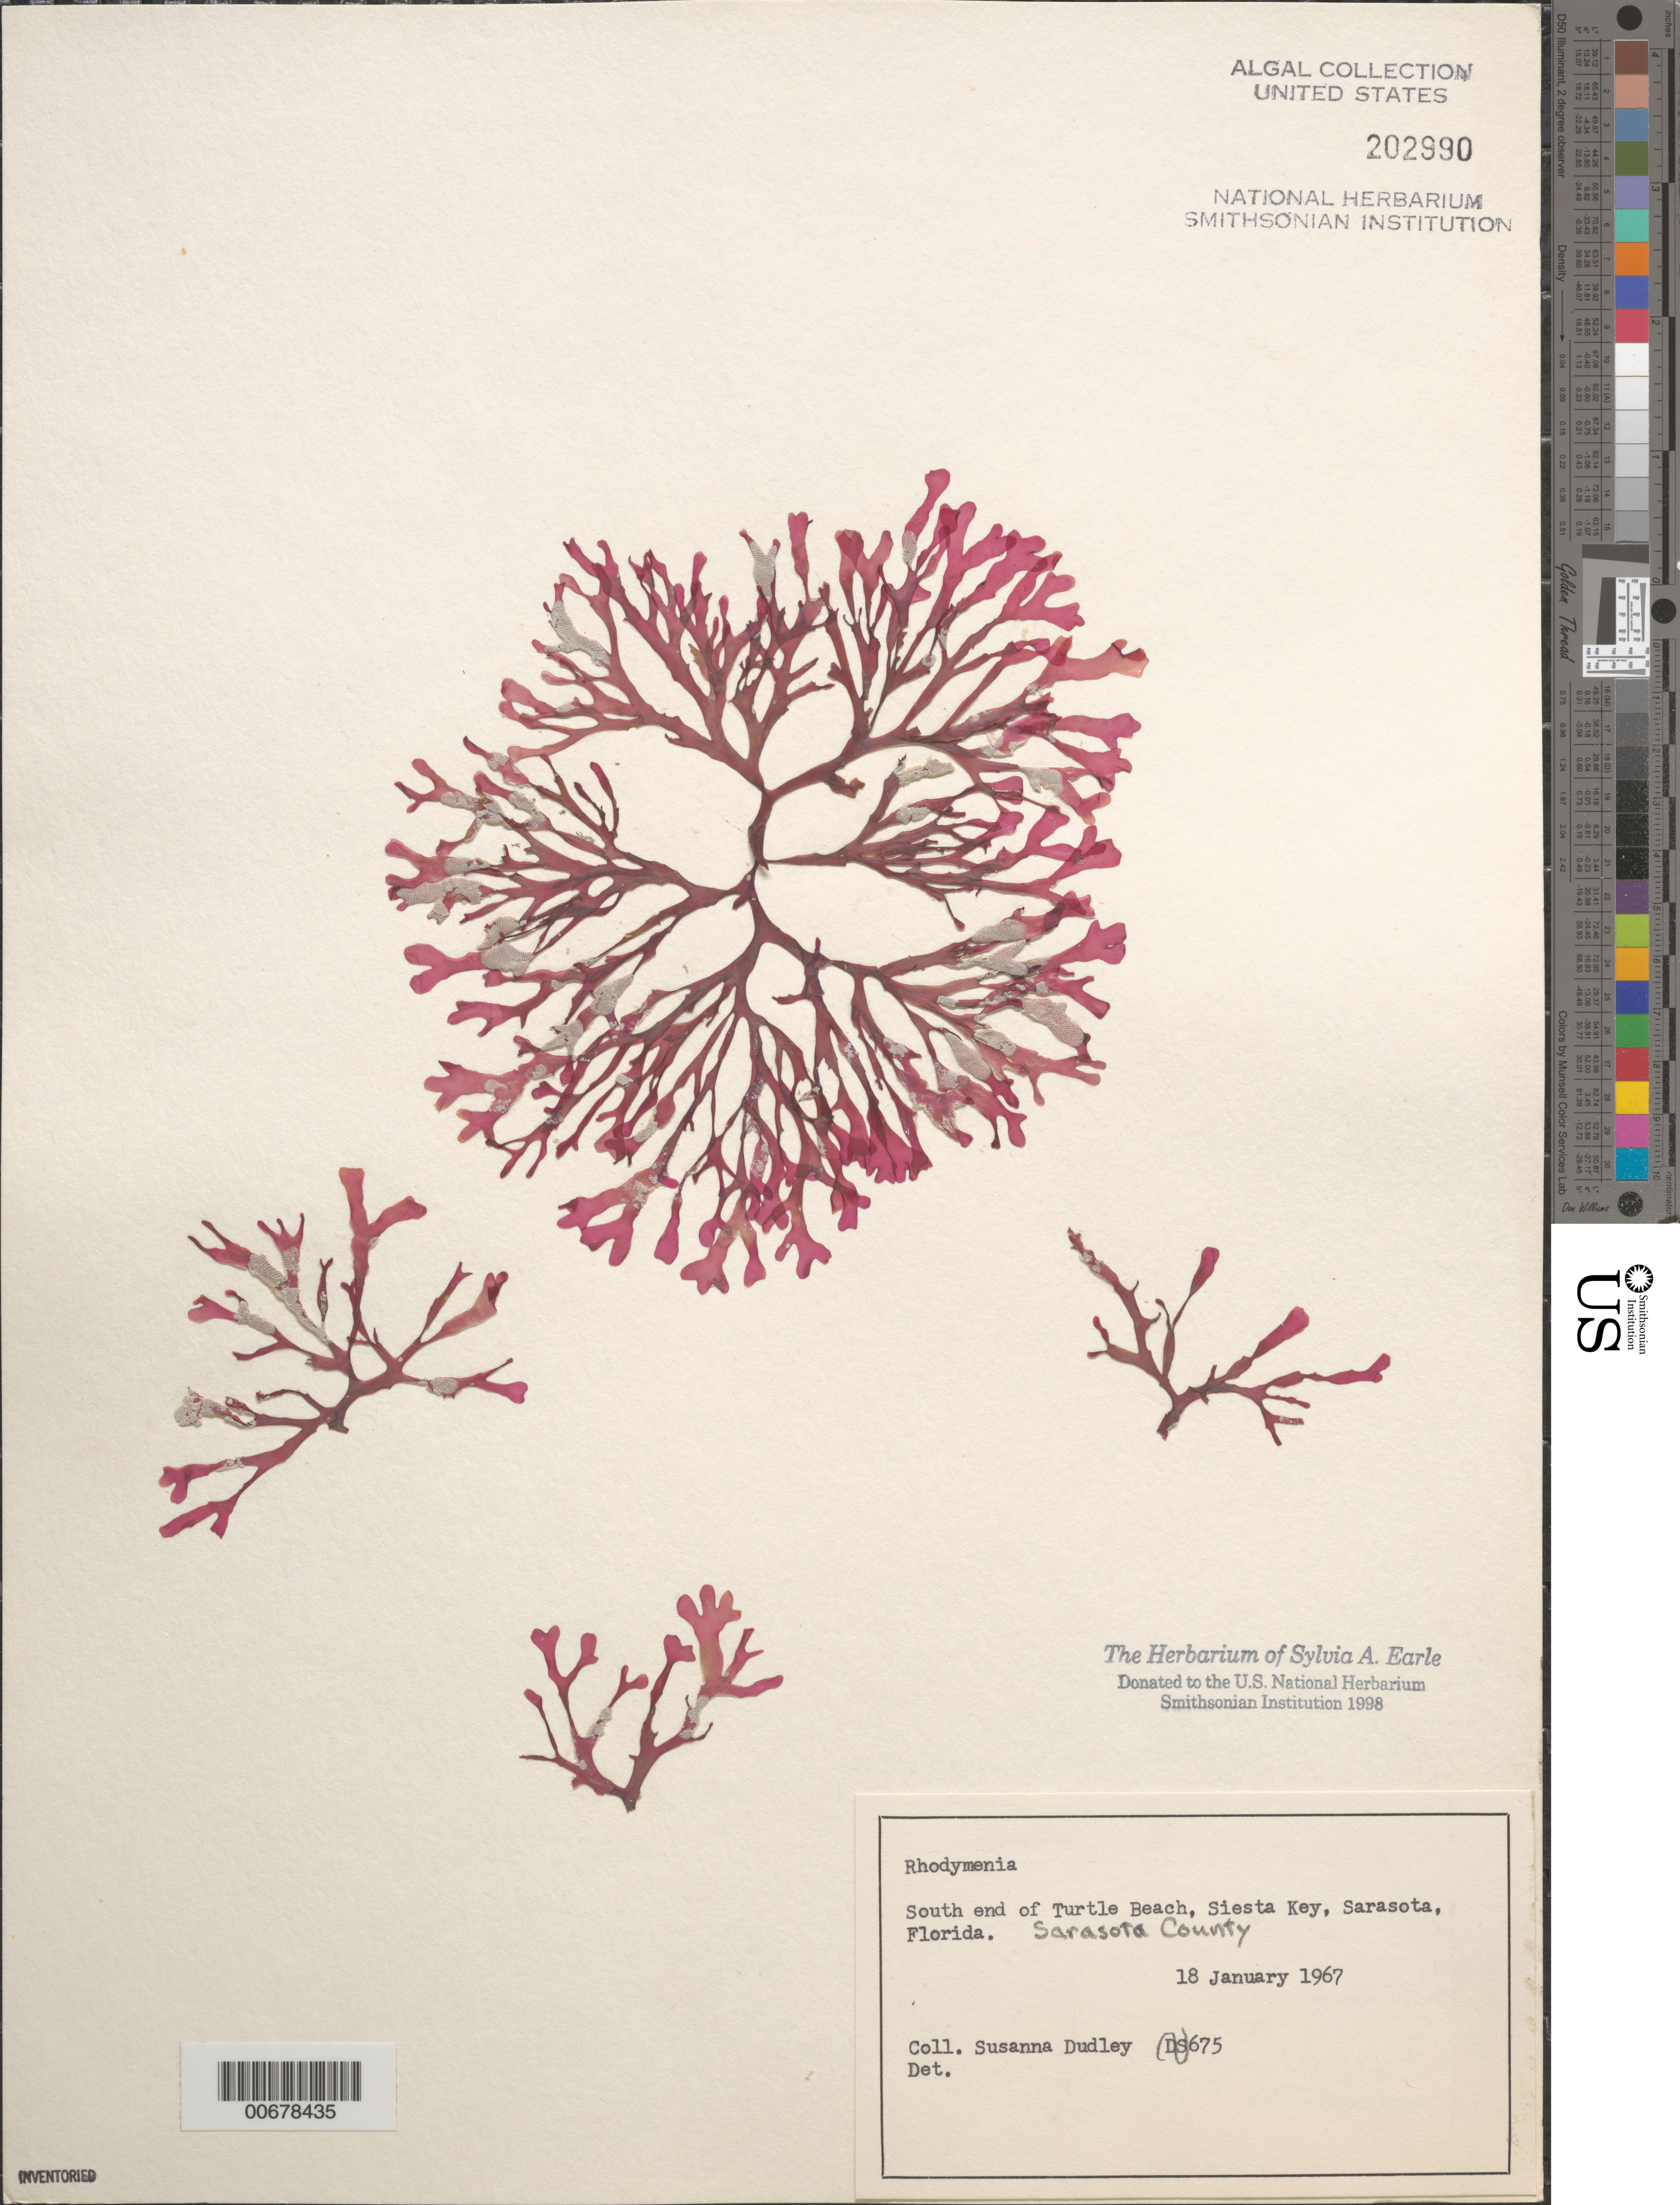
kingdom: Plantae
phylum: Rhodophyta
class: Florideophyceae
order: Rhodymeniales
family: Rhodymeniaceae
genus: Rhodymenia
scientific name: Rhodymenia sp.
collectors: S. Dudley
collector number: SD 675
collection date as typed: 18 Jan 1967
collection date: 1967-01-18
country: United States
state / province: Florida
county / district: Sarasota County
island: Siesta Key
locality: Turtle Beach, Sarasota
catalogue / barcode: US 202990